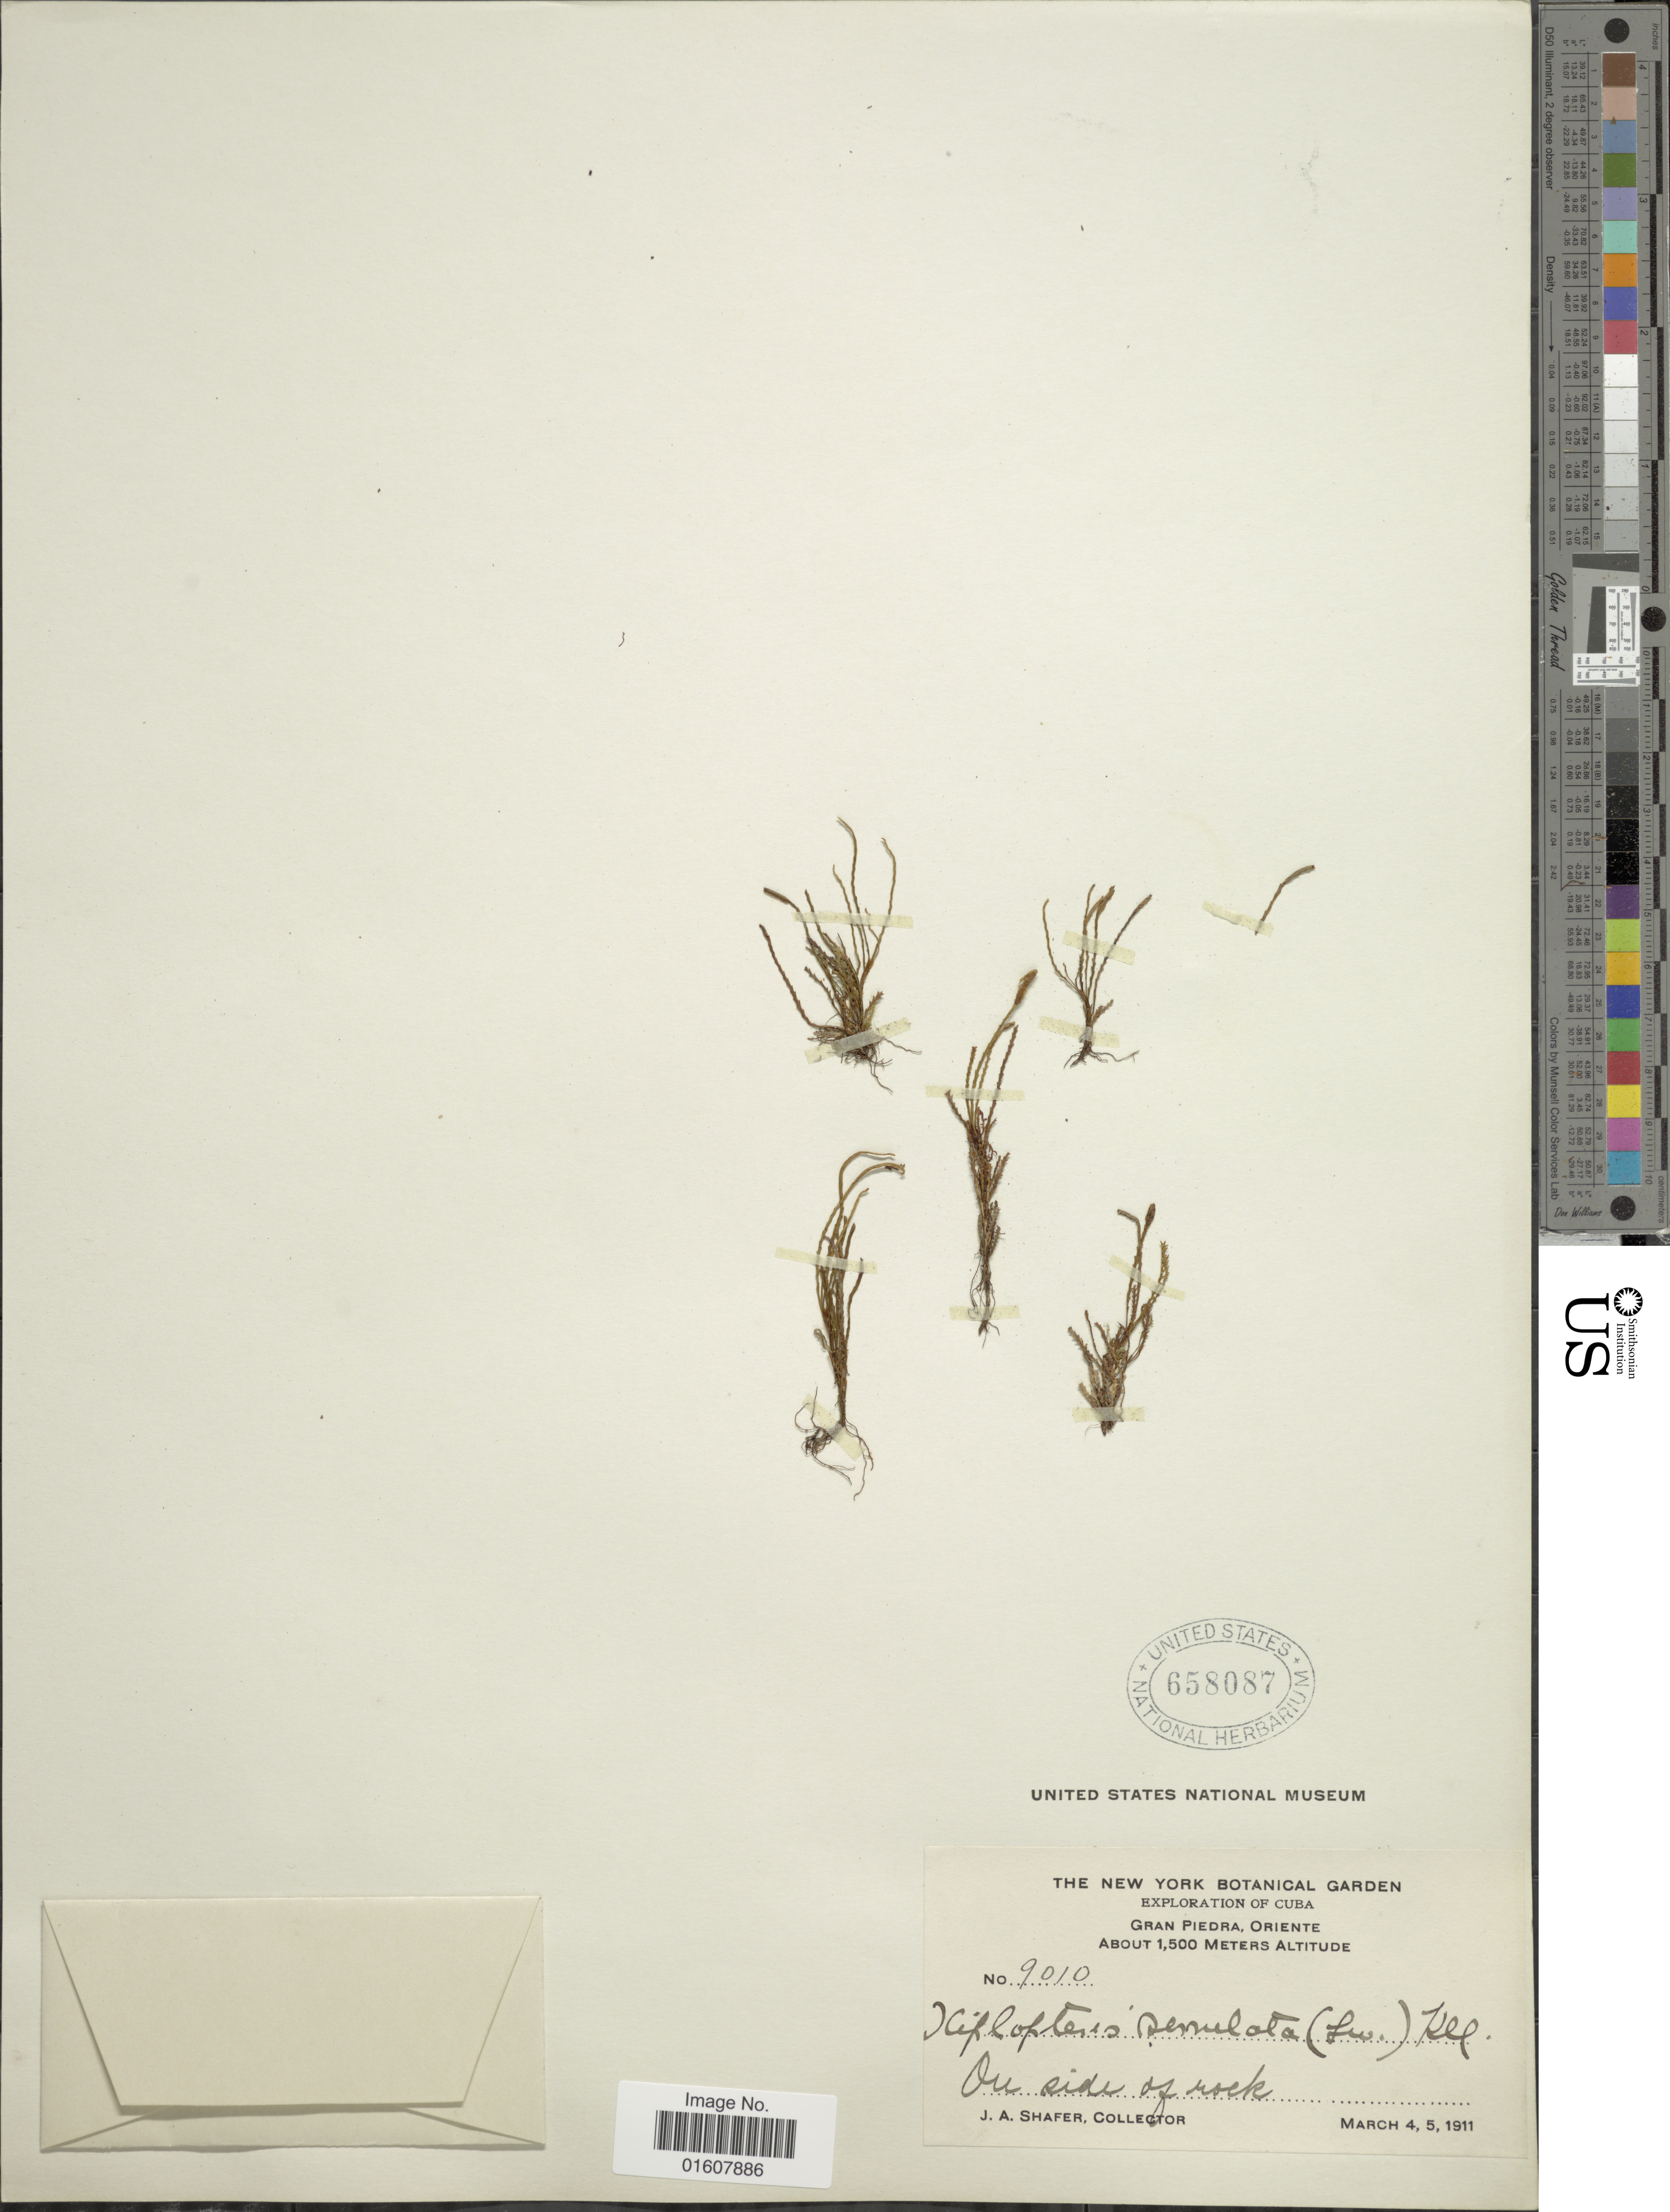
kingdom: Plantae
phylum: Tracheophyta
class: Polypodiopsida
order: Polypodiales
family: Polypodiaceae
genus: Cochlidium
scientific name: Cochlidium serrulatum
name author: (Sw.) L.E. Bishop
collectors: J. A. Shafer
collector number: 9010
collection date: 1911-03-04/1911-03-05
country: Cuba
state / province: Oriente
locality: Grand Piedra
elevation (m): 1500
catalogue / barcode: US 658087